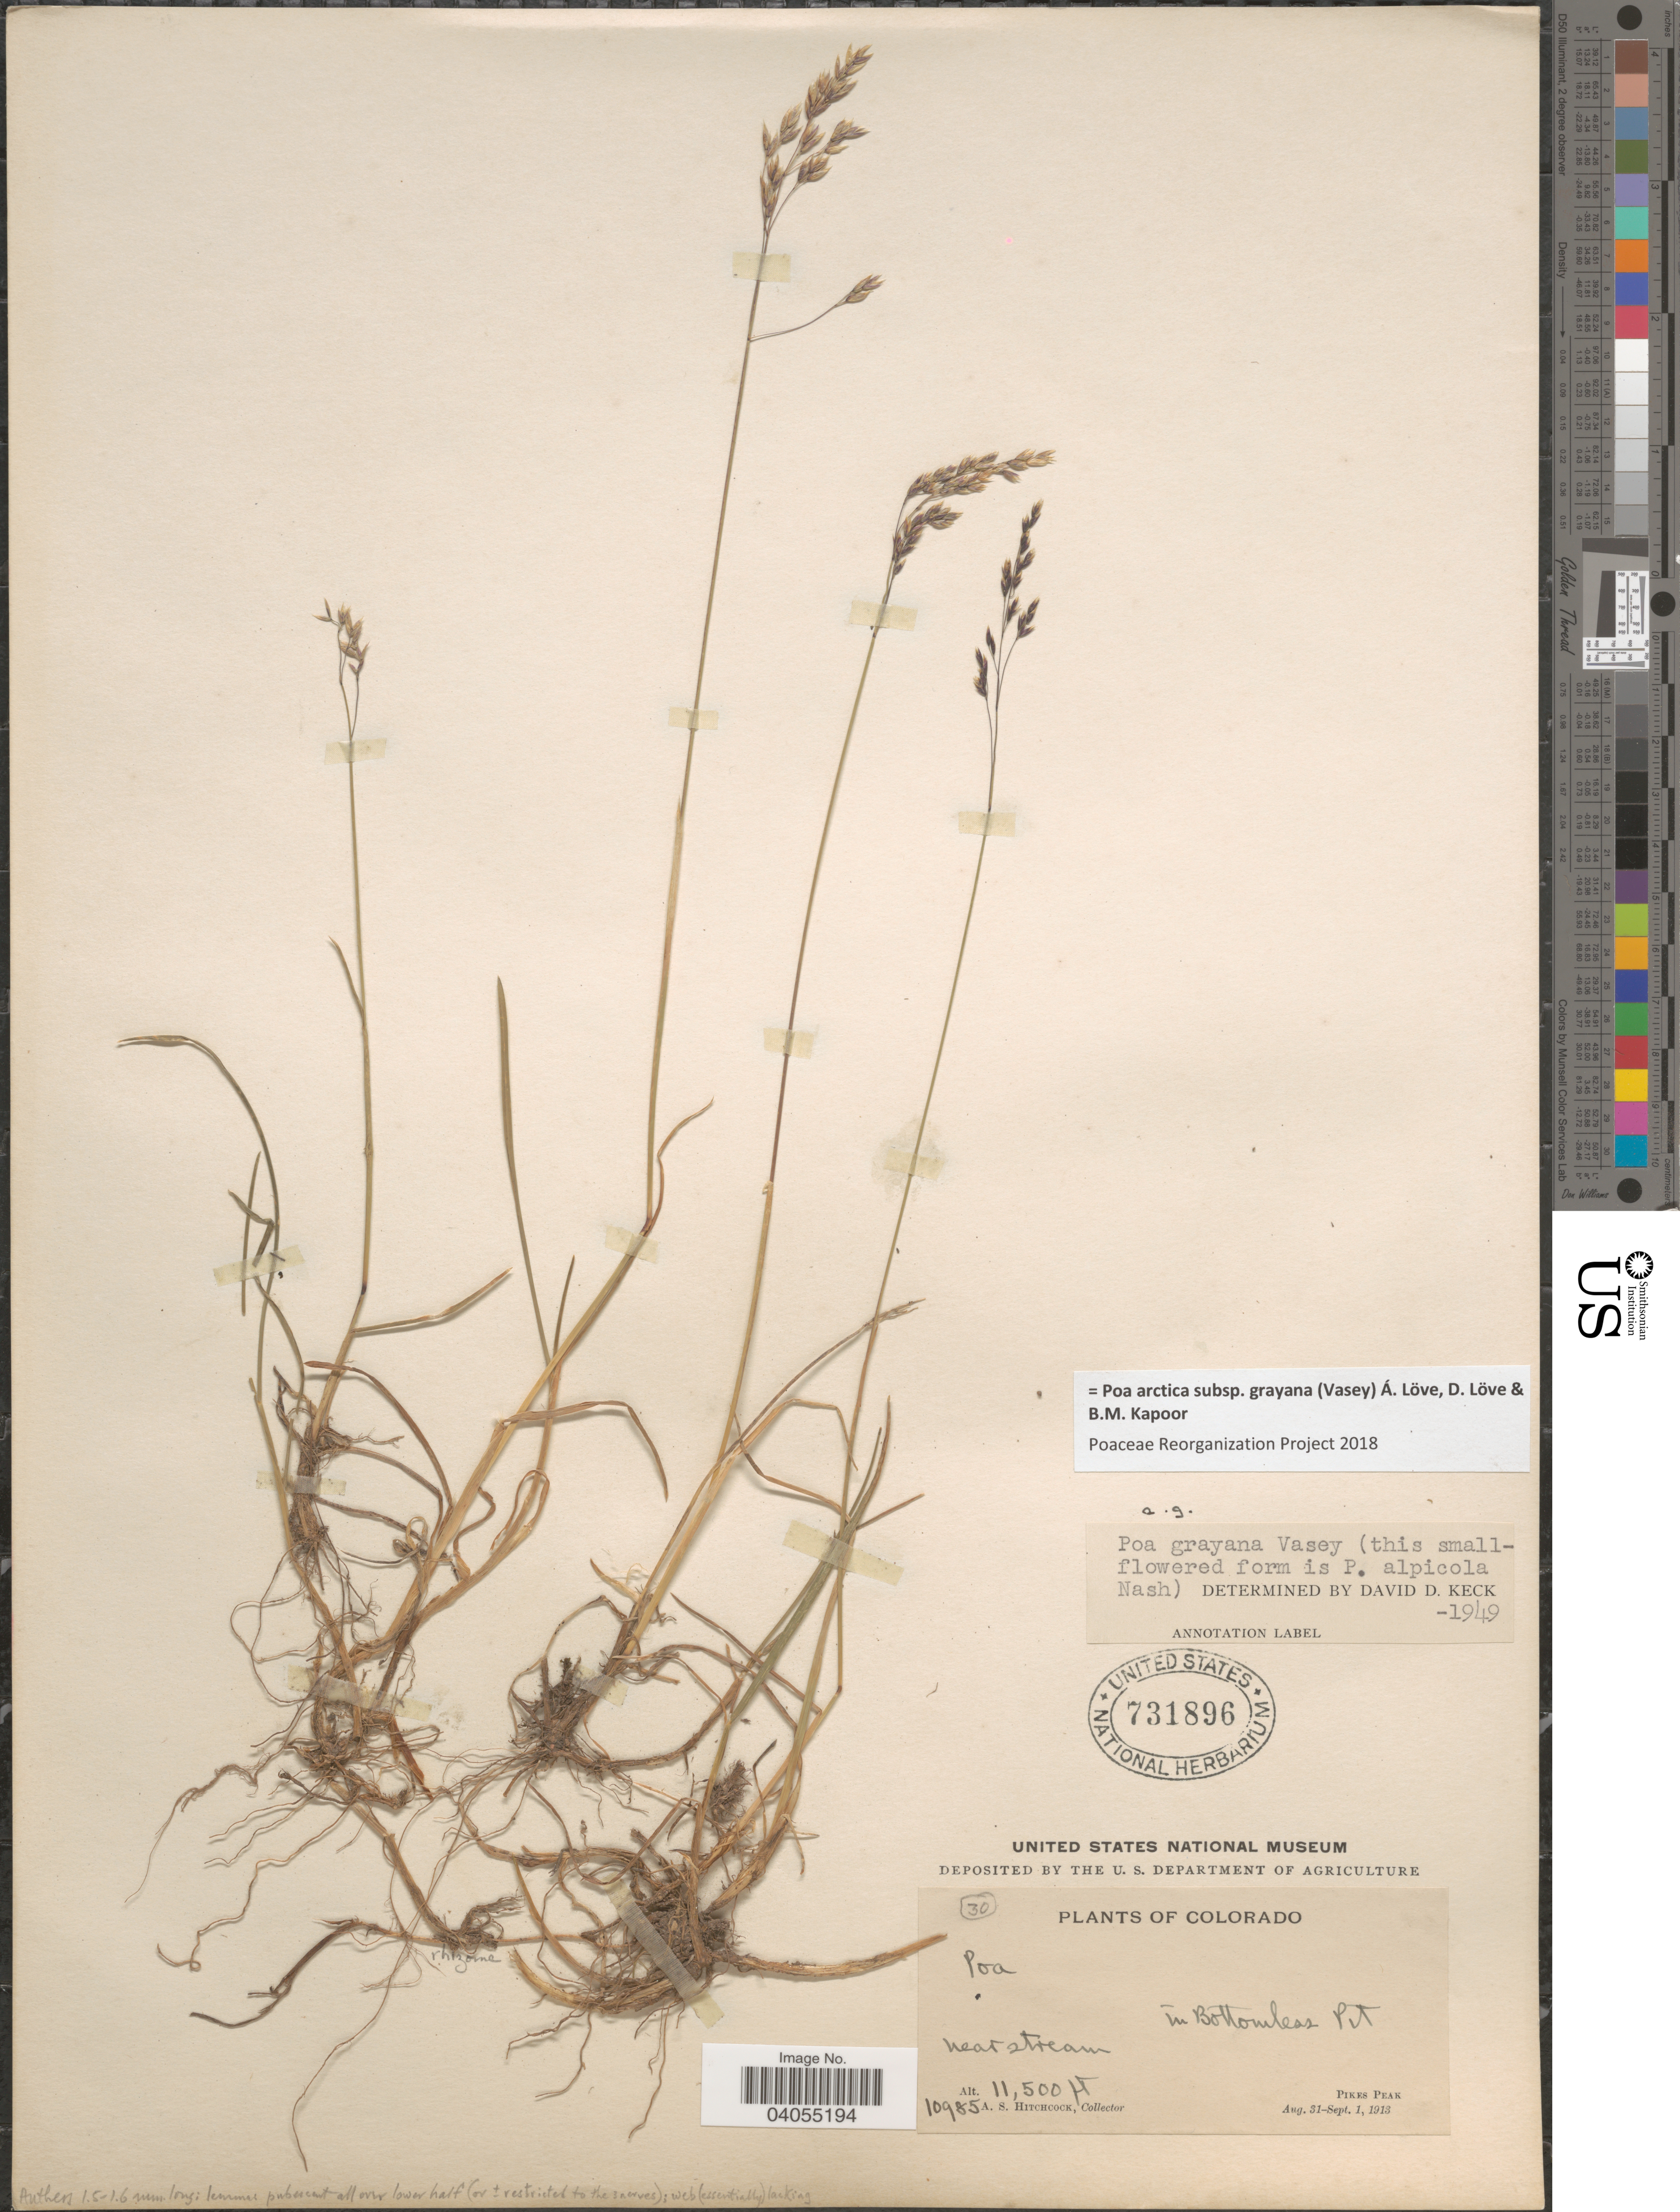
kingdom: Plantae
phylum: Tracheophyta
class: Liliopsida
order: Poales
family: Poaceae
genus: Poa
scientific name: Poa arctica subsp. grayana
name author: (Vasey) Á. Löve et al.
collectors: A. S. Hitchcock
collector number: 10985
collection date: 1913-08-31/1913-09-01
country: United States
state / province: Colorado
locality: Near stream. Pikes Peak. In Bottomless Pit.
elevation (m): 3505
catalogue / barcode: US 731896